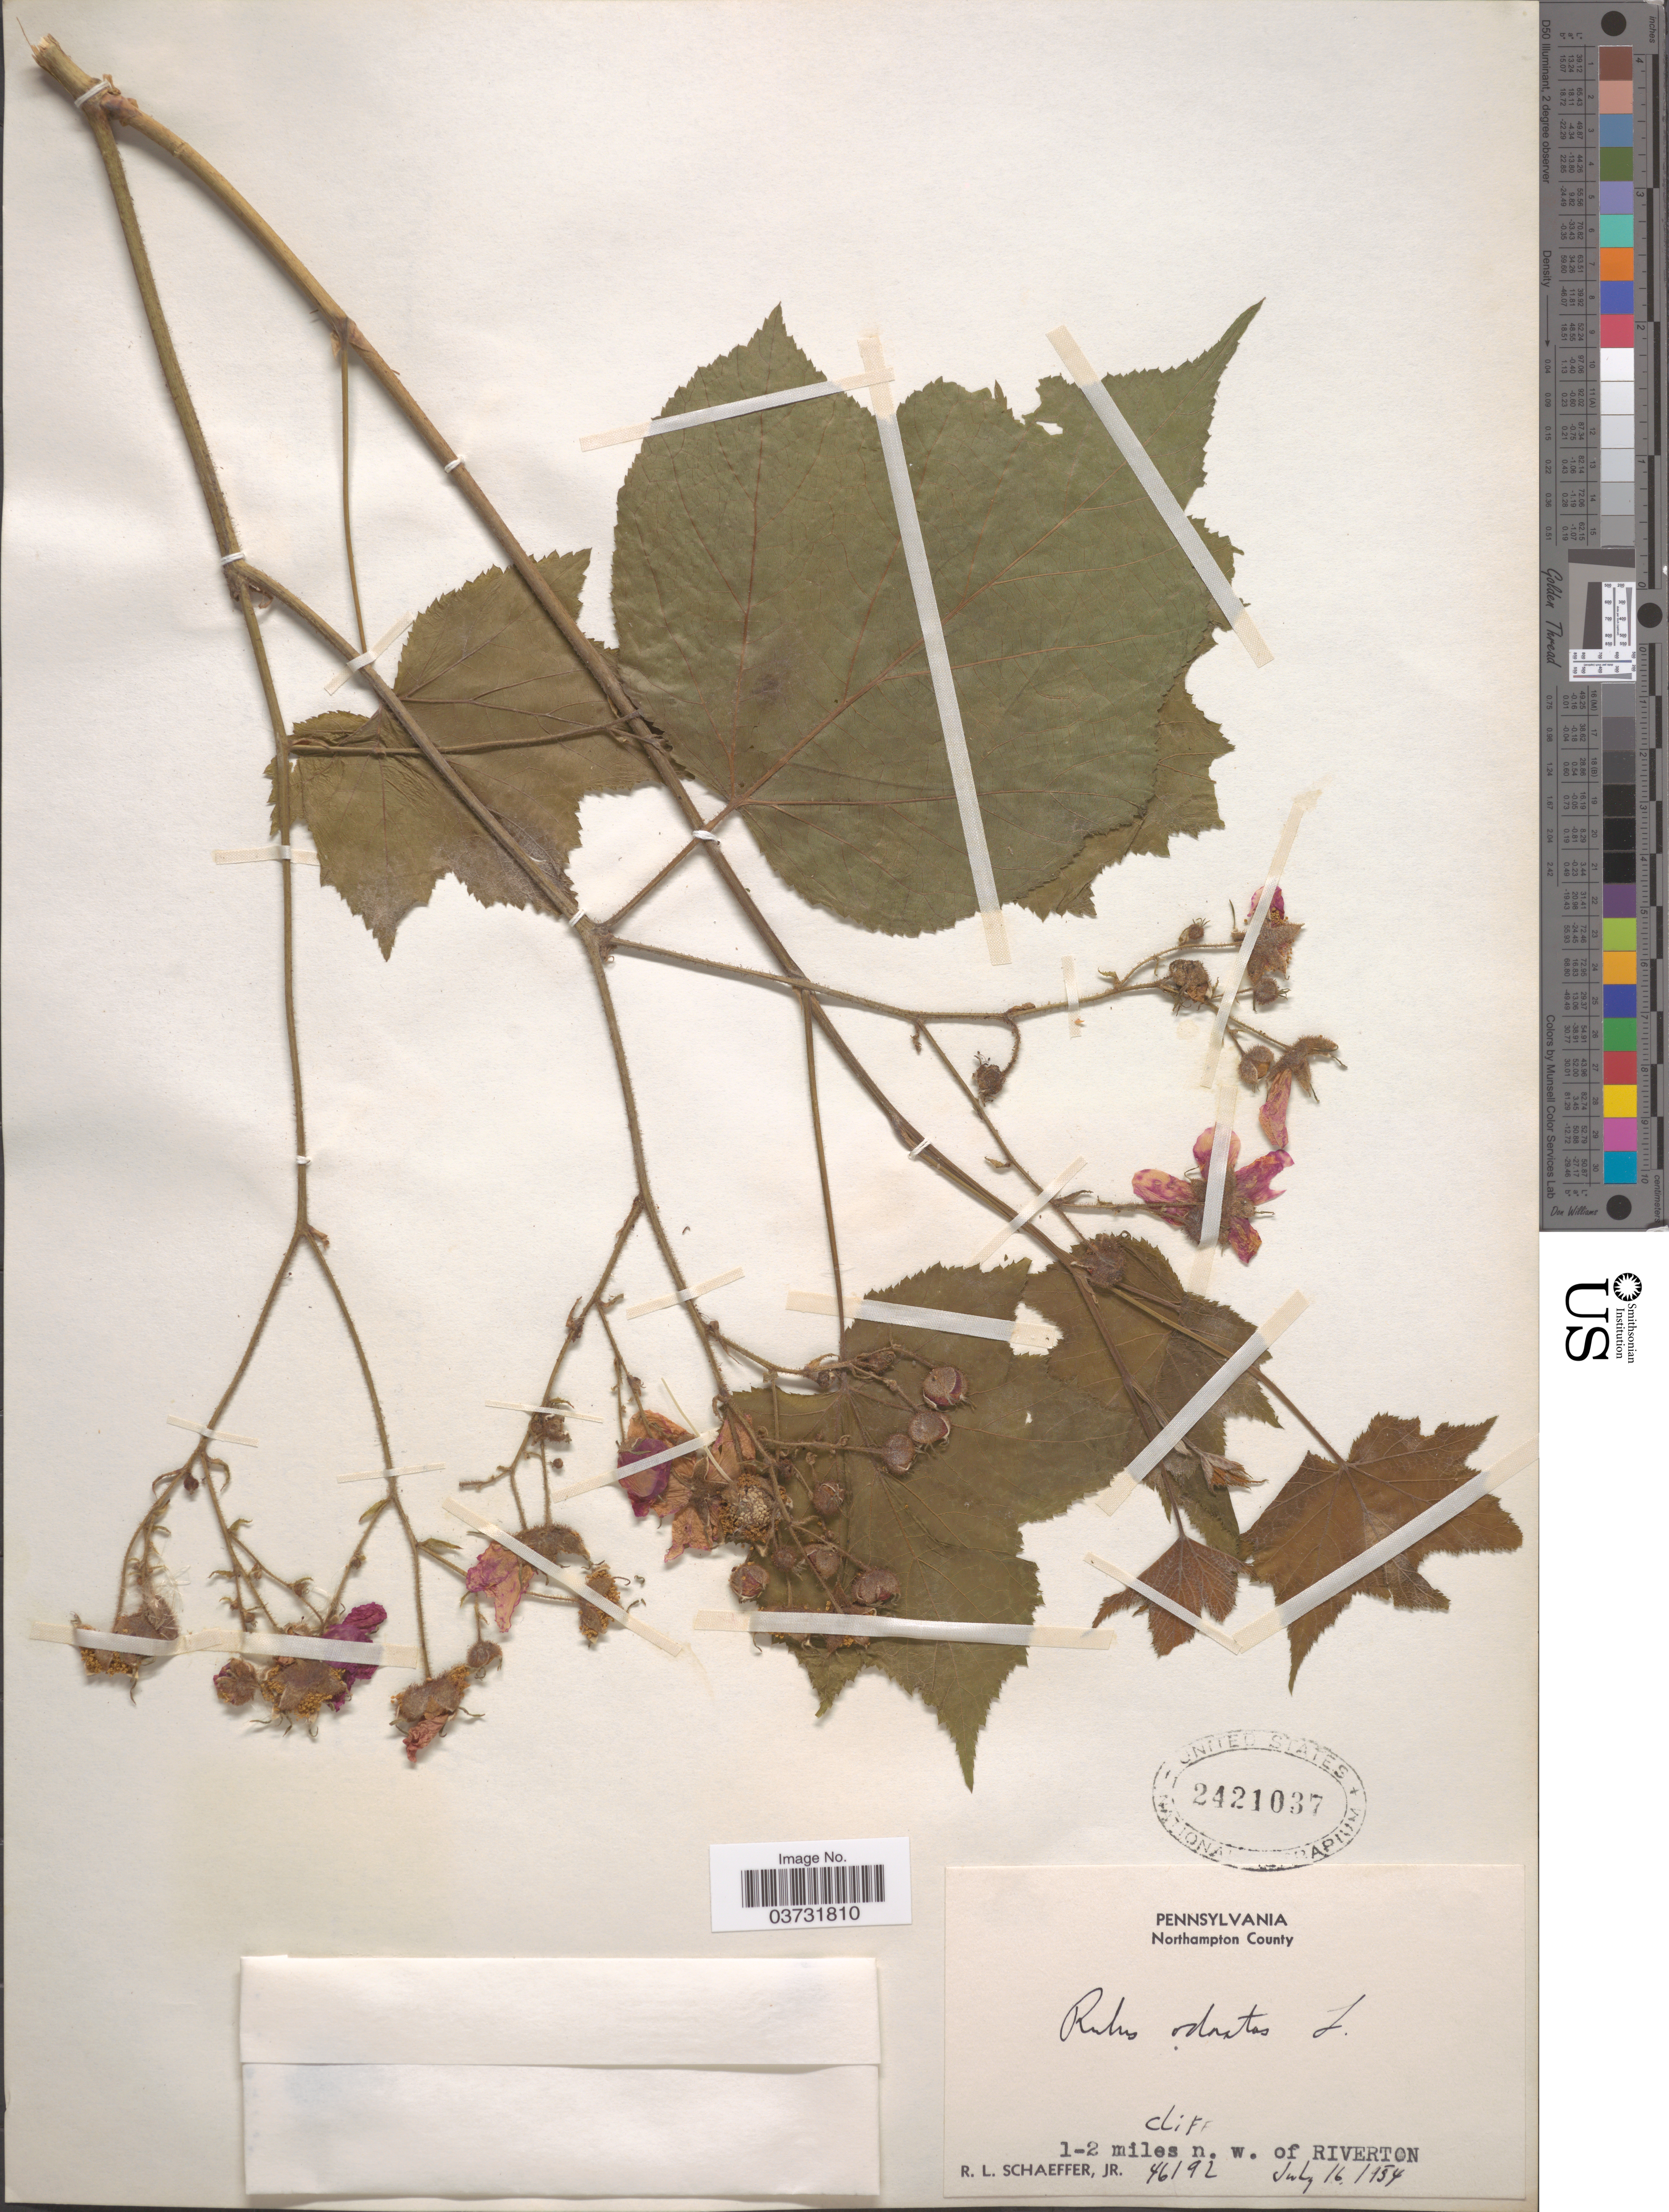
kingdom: Plantae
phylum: Tracheophyta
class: Magnoliopsida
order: Rosales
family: Rosaceae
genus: Rubus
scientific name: Rubus odoratus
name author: L.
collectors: R. L. Schaeffer Jr.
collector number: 46192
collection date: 1954-07-16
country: United States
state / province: Pennsylvania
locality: Northampton County. 1-2 miles n.w. of Riverton.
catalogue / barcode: US 2421037